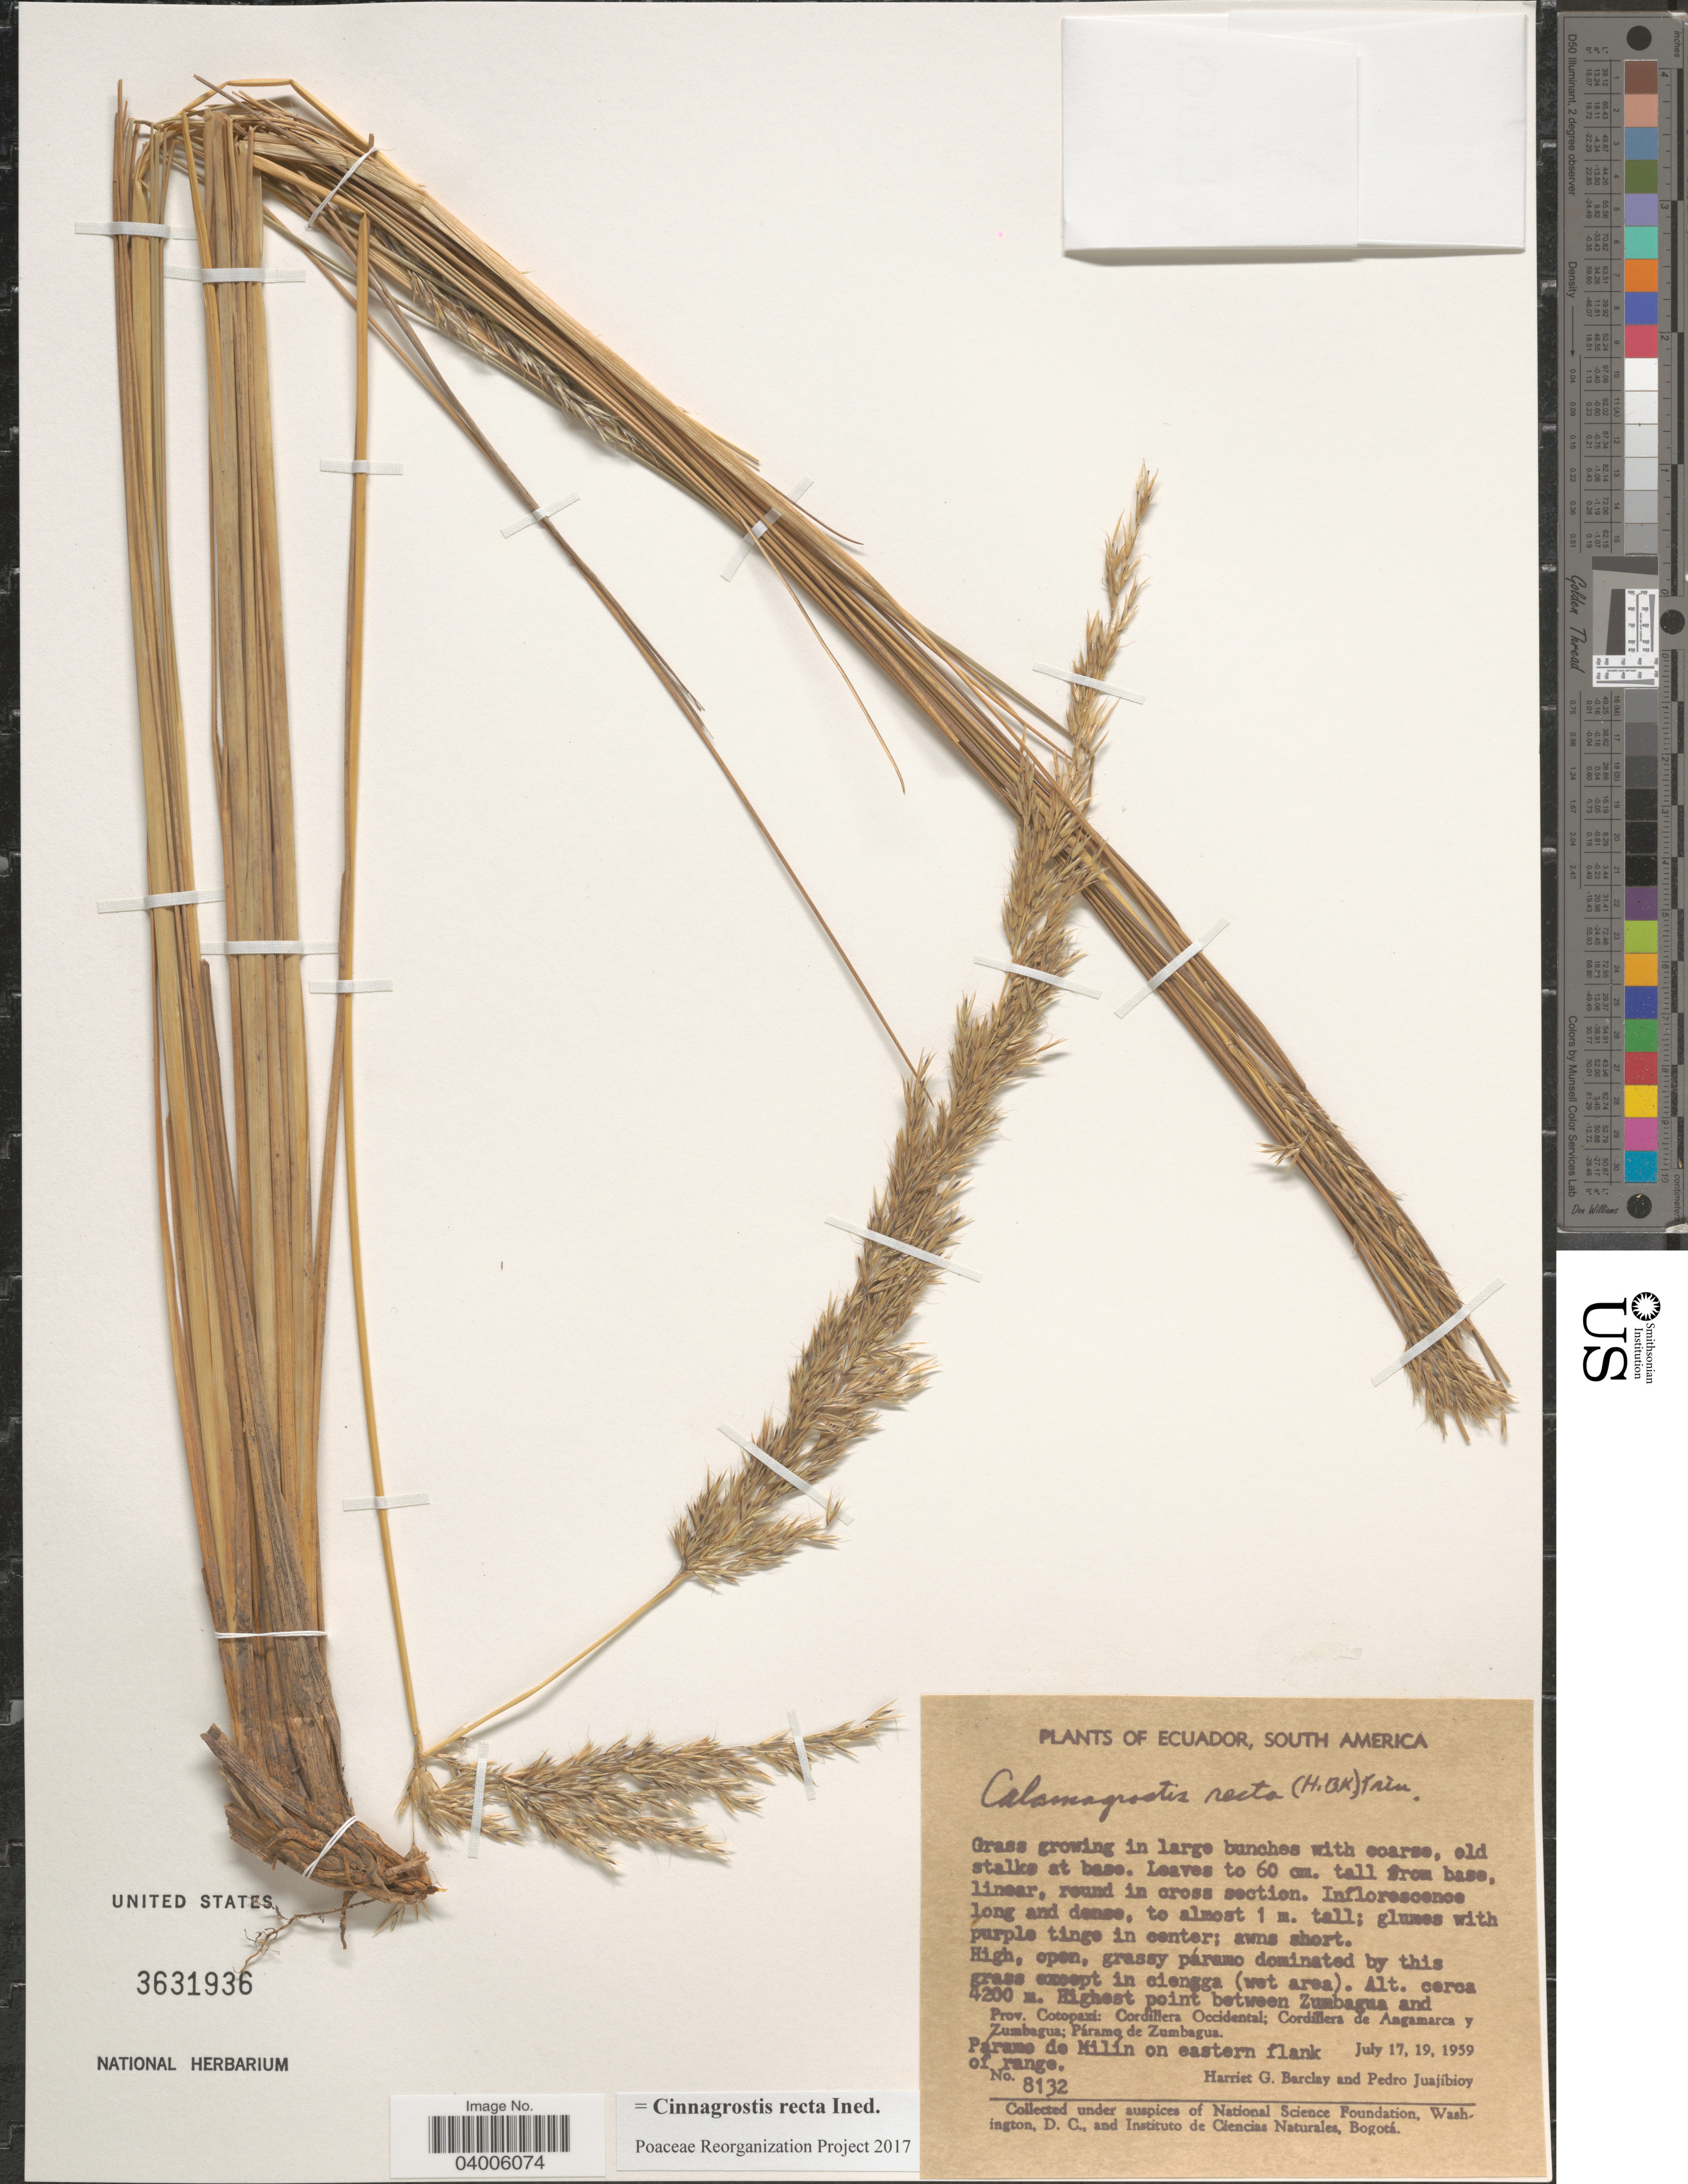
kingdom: Plantae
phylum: Tracheophyta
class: Liliopsida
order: Poales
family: Poaceae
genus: Cinnagrostis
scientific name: Cinnagrostis recta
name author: (Kunth) P.M. Peterson et al.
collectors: H. G. Barclay & P. Juajibioy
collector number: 8132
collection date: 1959-07-17/1959-07-19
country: Ecuador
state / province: Cotopaxi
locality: Highest point between Zumbagua and Páramo de Milín on eastern flank of range. Cordillera Occidental; Cordillera de Angamarca y Zumbagua; Páramo de Zumbagua.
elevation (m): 4200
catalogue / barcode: US 3631936